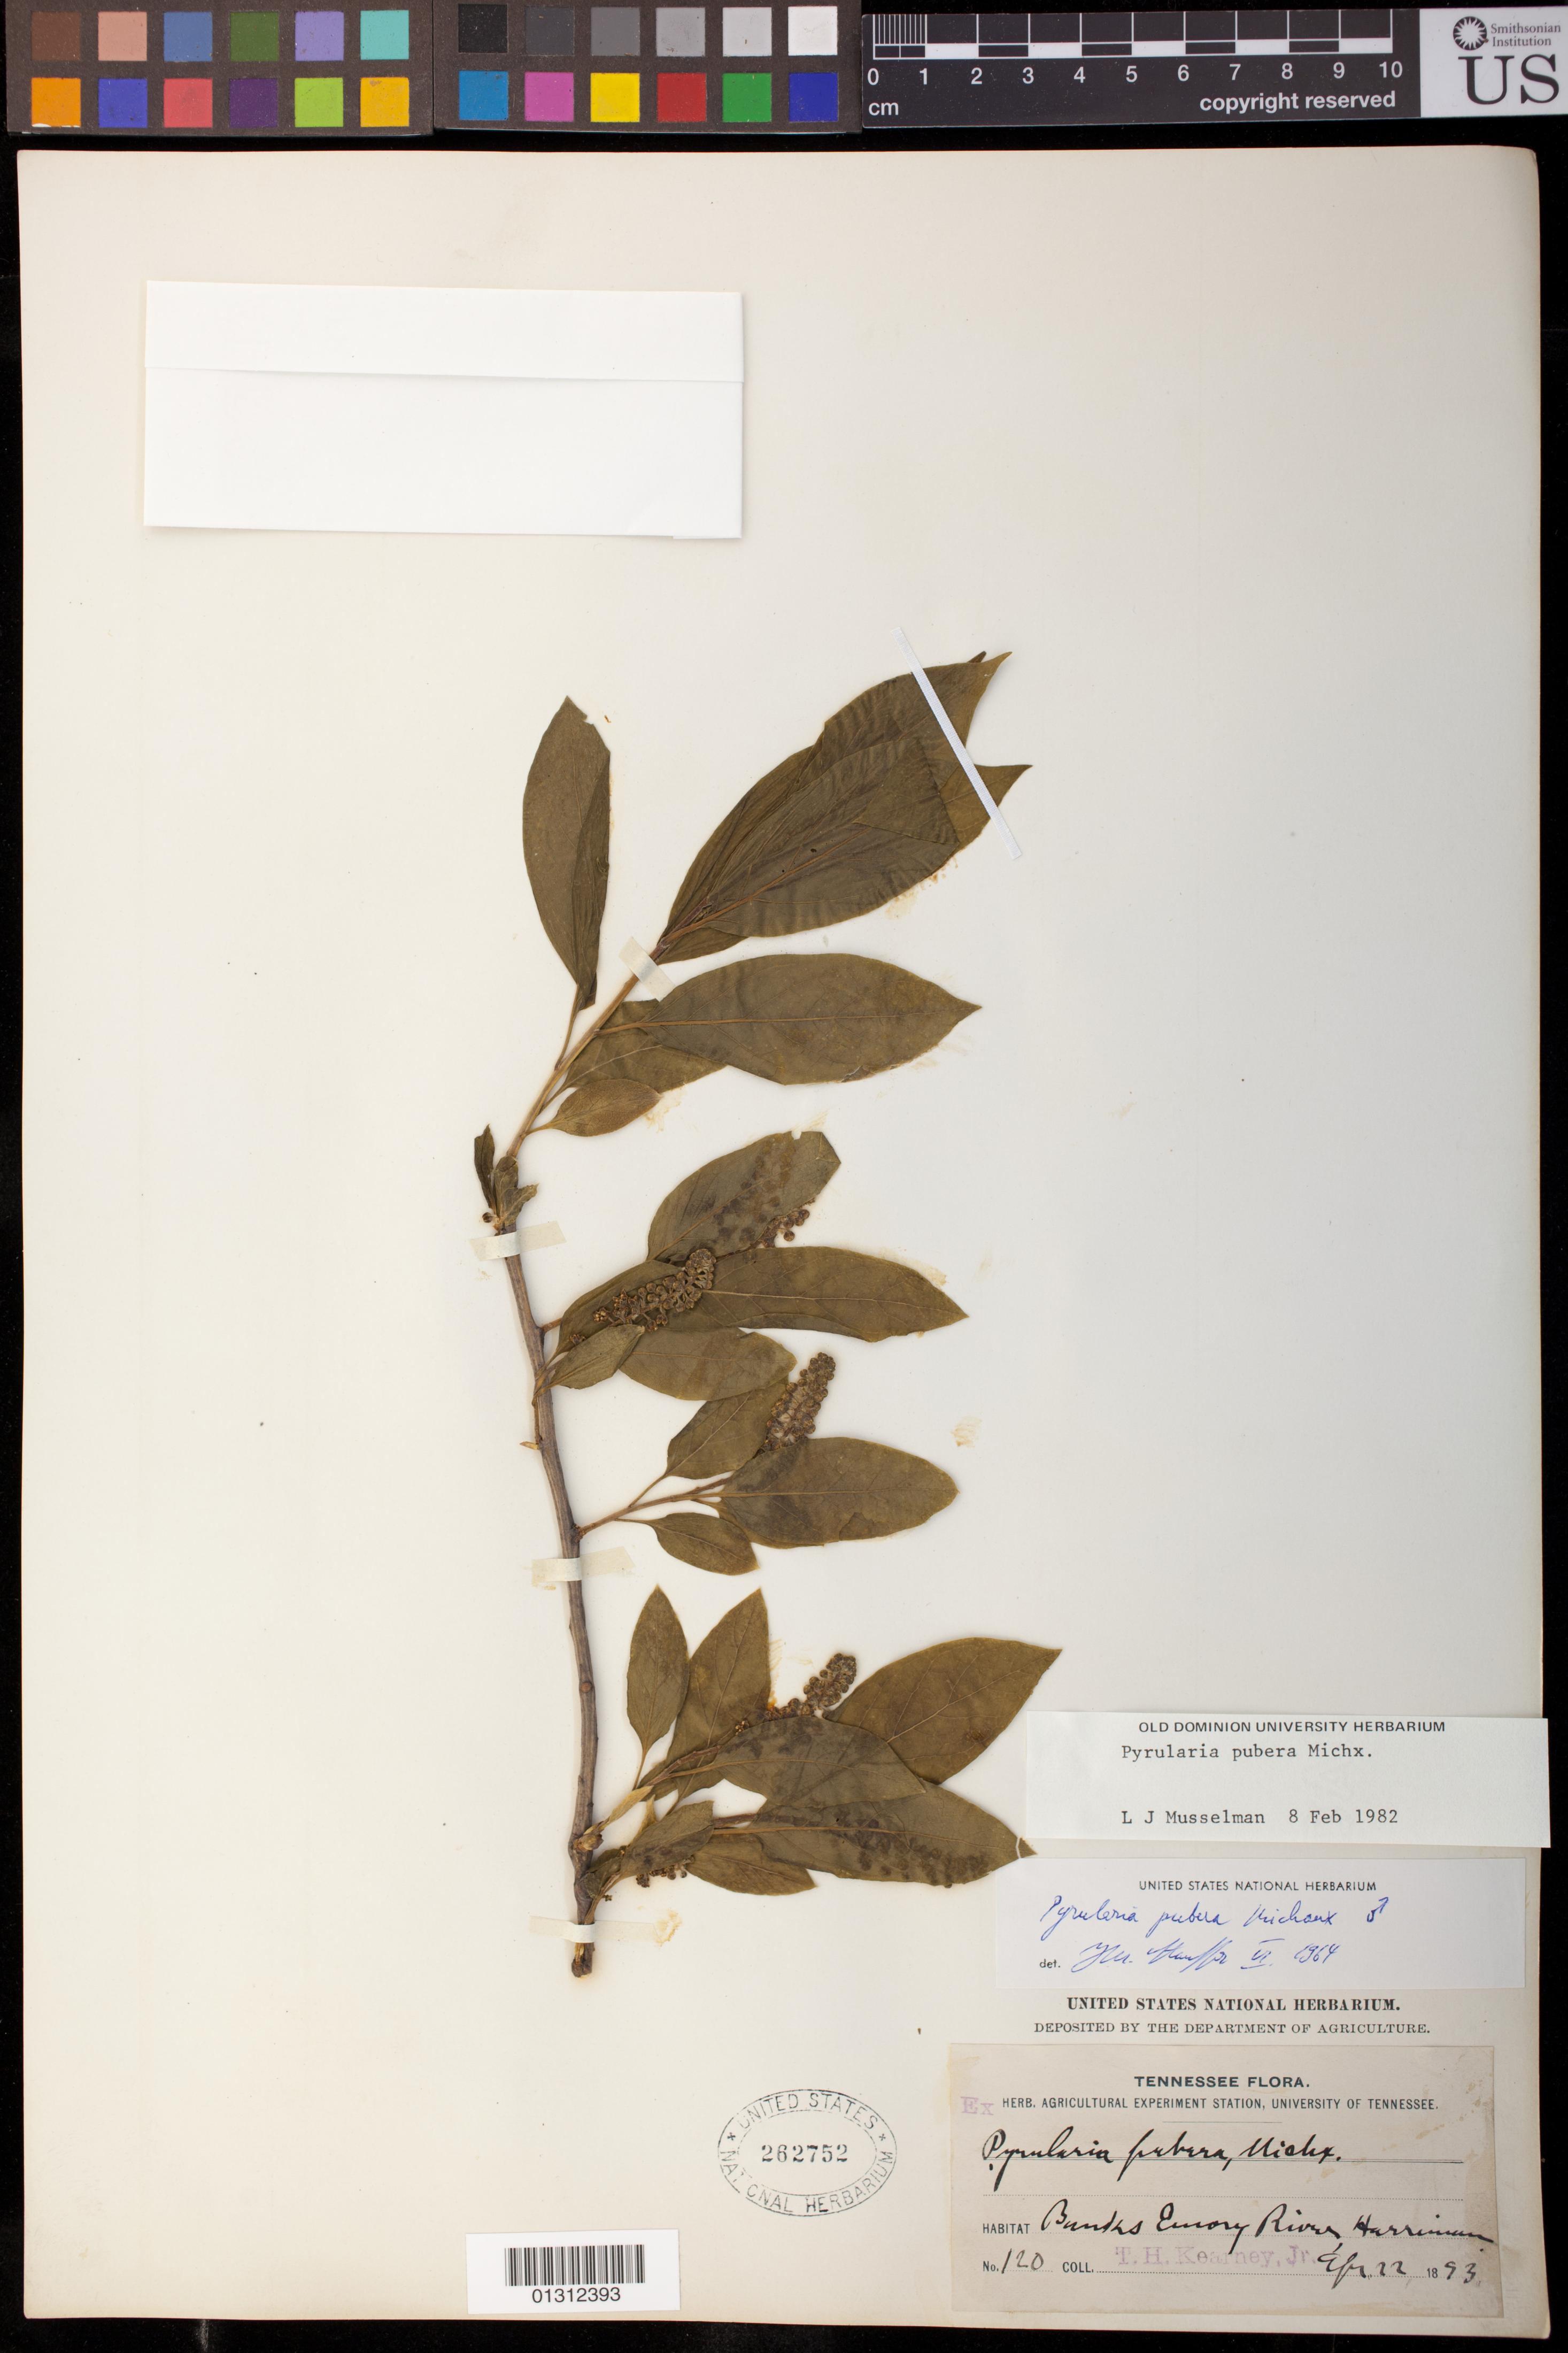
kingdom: Plantae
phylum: Tracheophyta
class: Magnoliopsida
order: Santalales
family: Cervantesiaceae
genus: Pyrularia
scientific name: Pyrularia pubera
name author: Michx.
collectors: T. H. Kearney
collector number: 120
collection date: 1893-04-22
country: United States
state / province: Tennessee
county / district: Roane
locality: Banks Emory River, Harriman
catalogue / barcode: US 262752